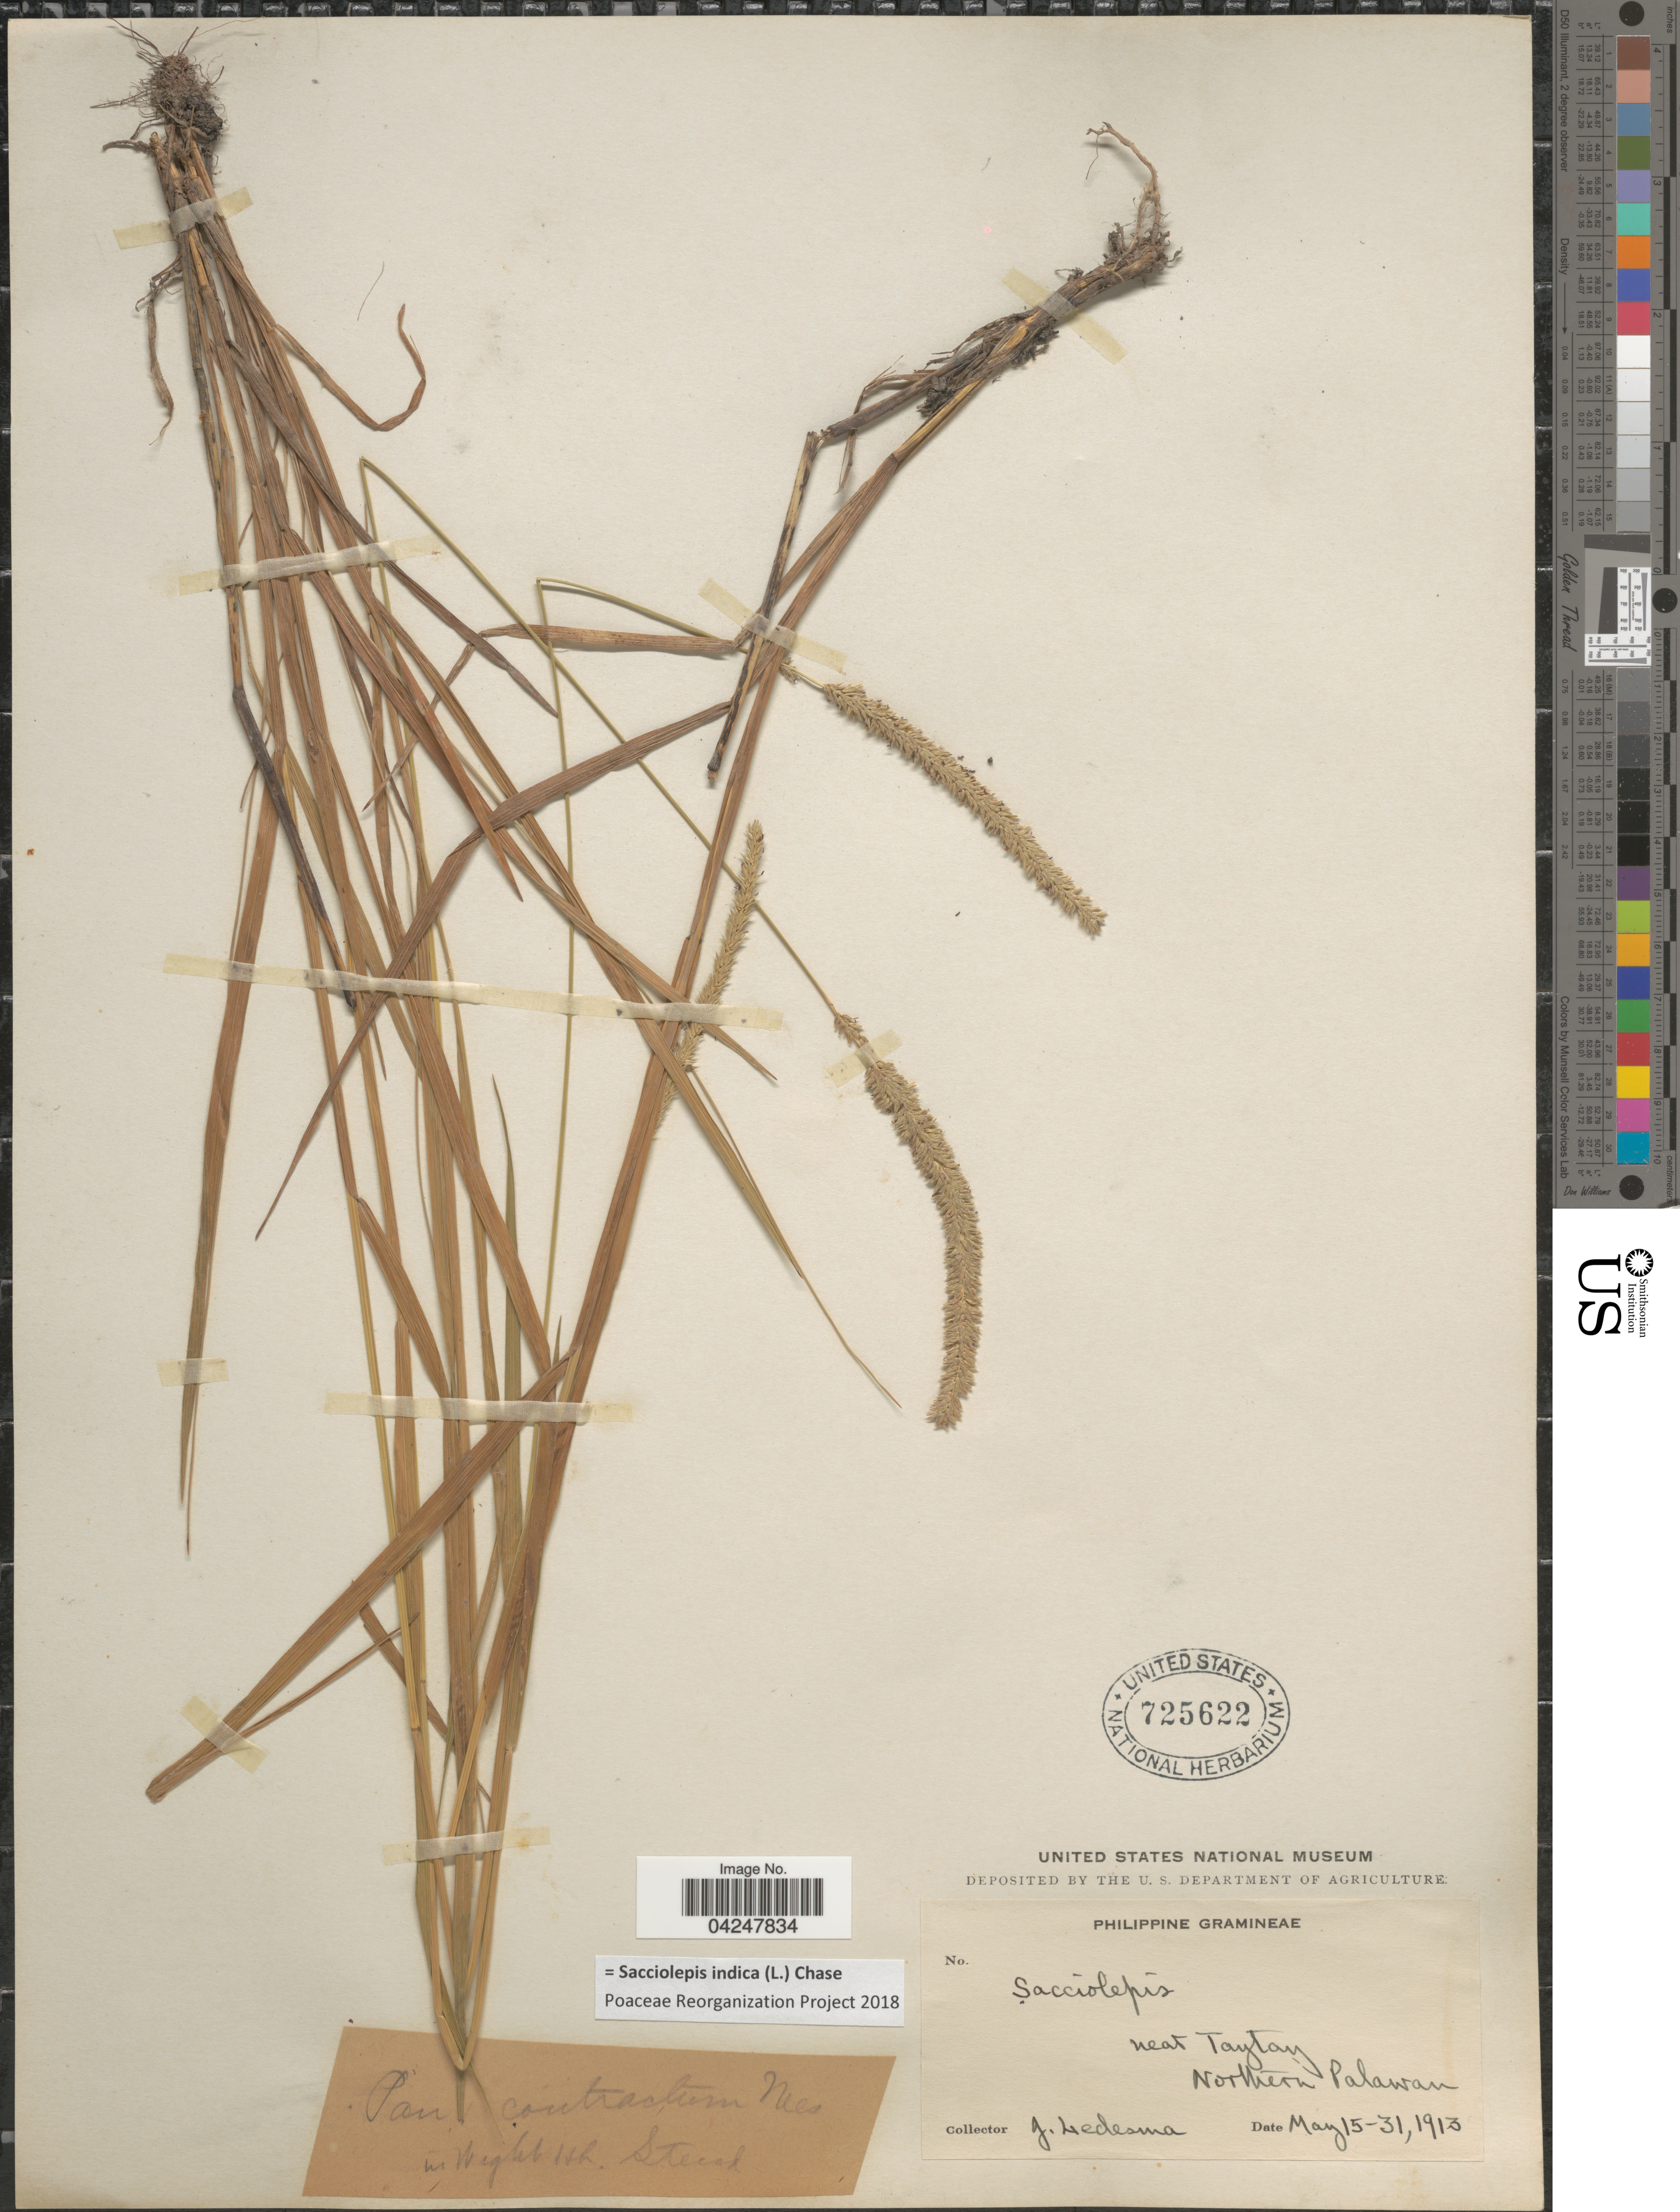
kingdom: Plantae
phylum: Tracheophyta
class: Liliopsida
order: Poales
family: Poaceae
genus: Sacciolepis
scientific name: Sacciolepis indica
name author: (L.) Chase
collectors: G. Ledesma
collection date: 1913-05-15/1913-05-31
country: Philippines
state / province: Mimaropa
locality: Near Taytay. Northern Palawan.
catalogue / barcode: US 725622